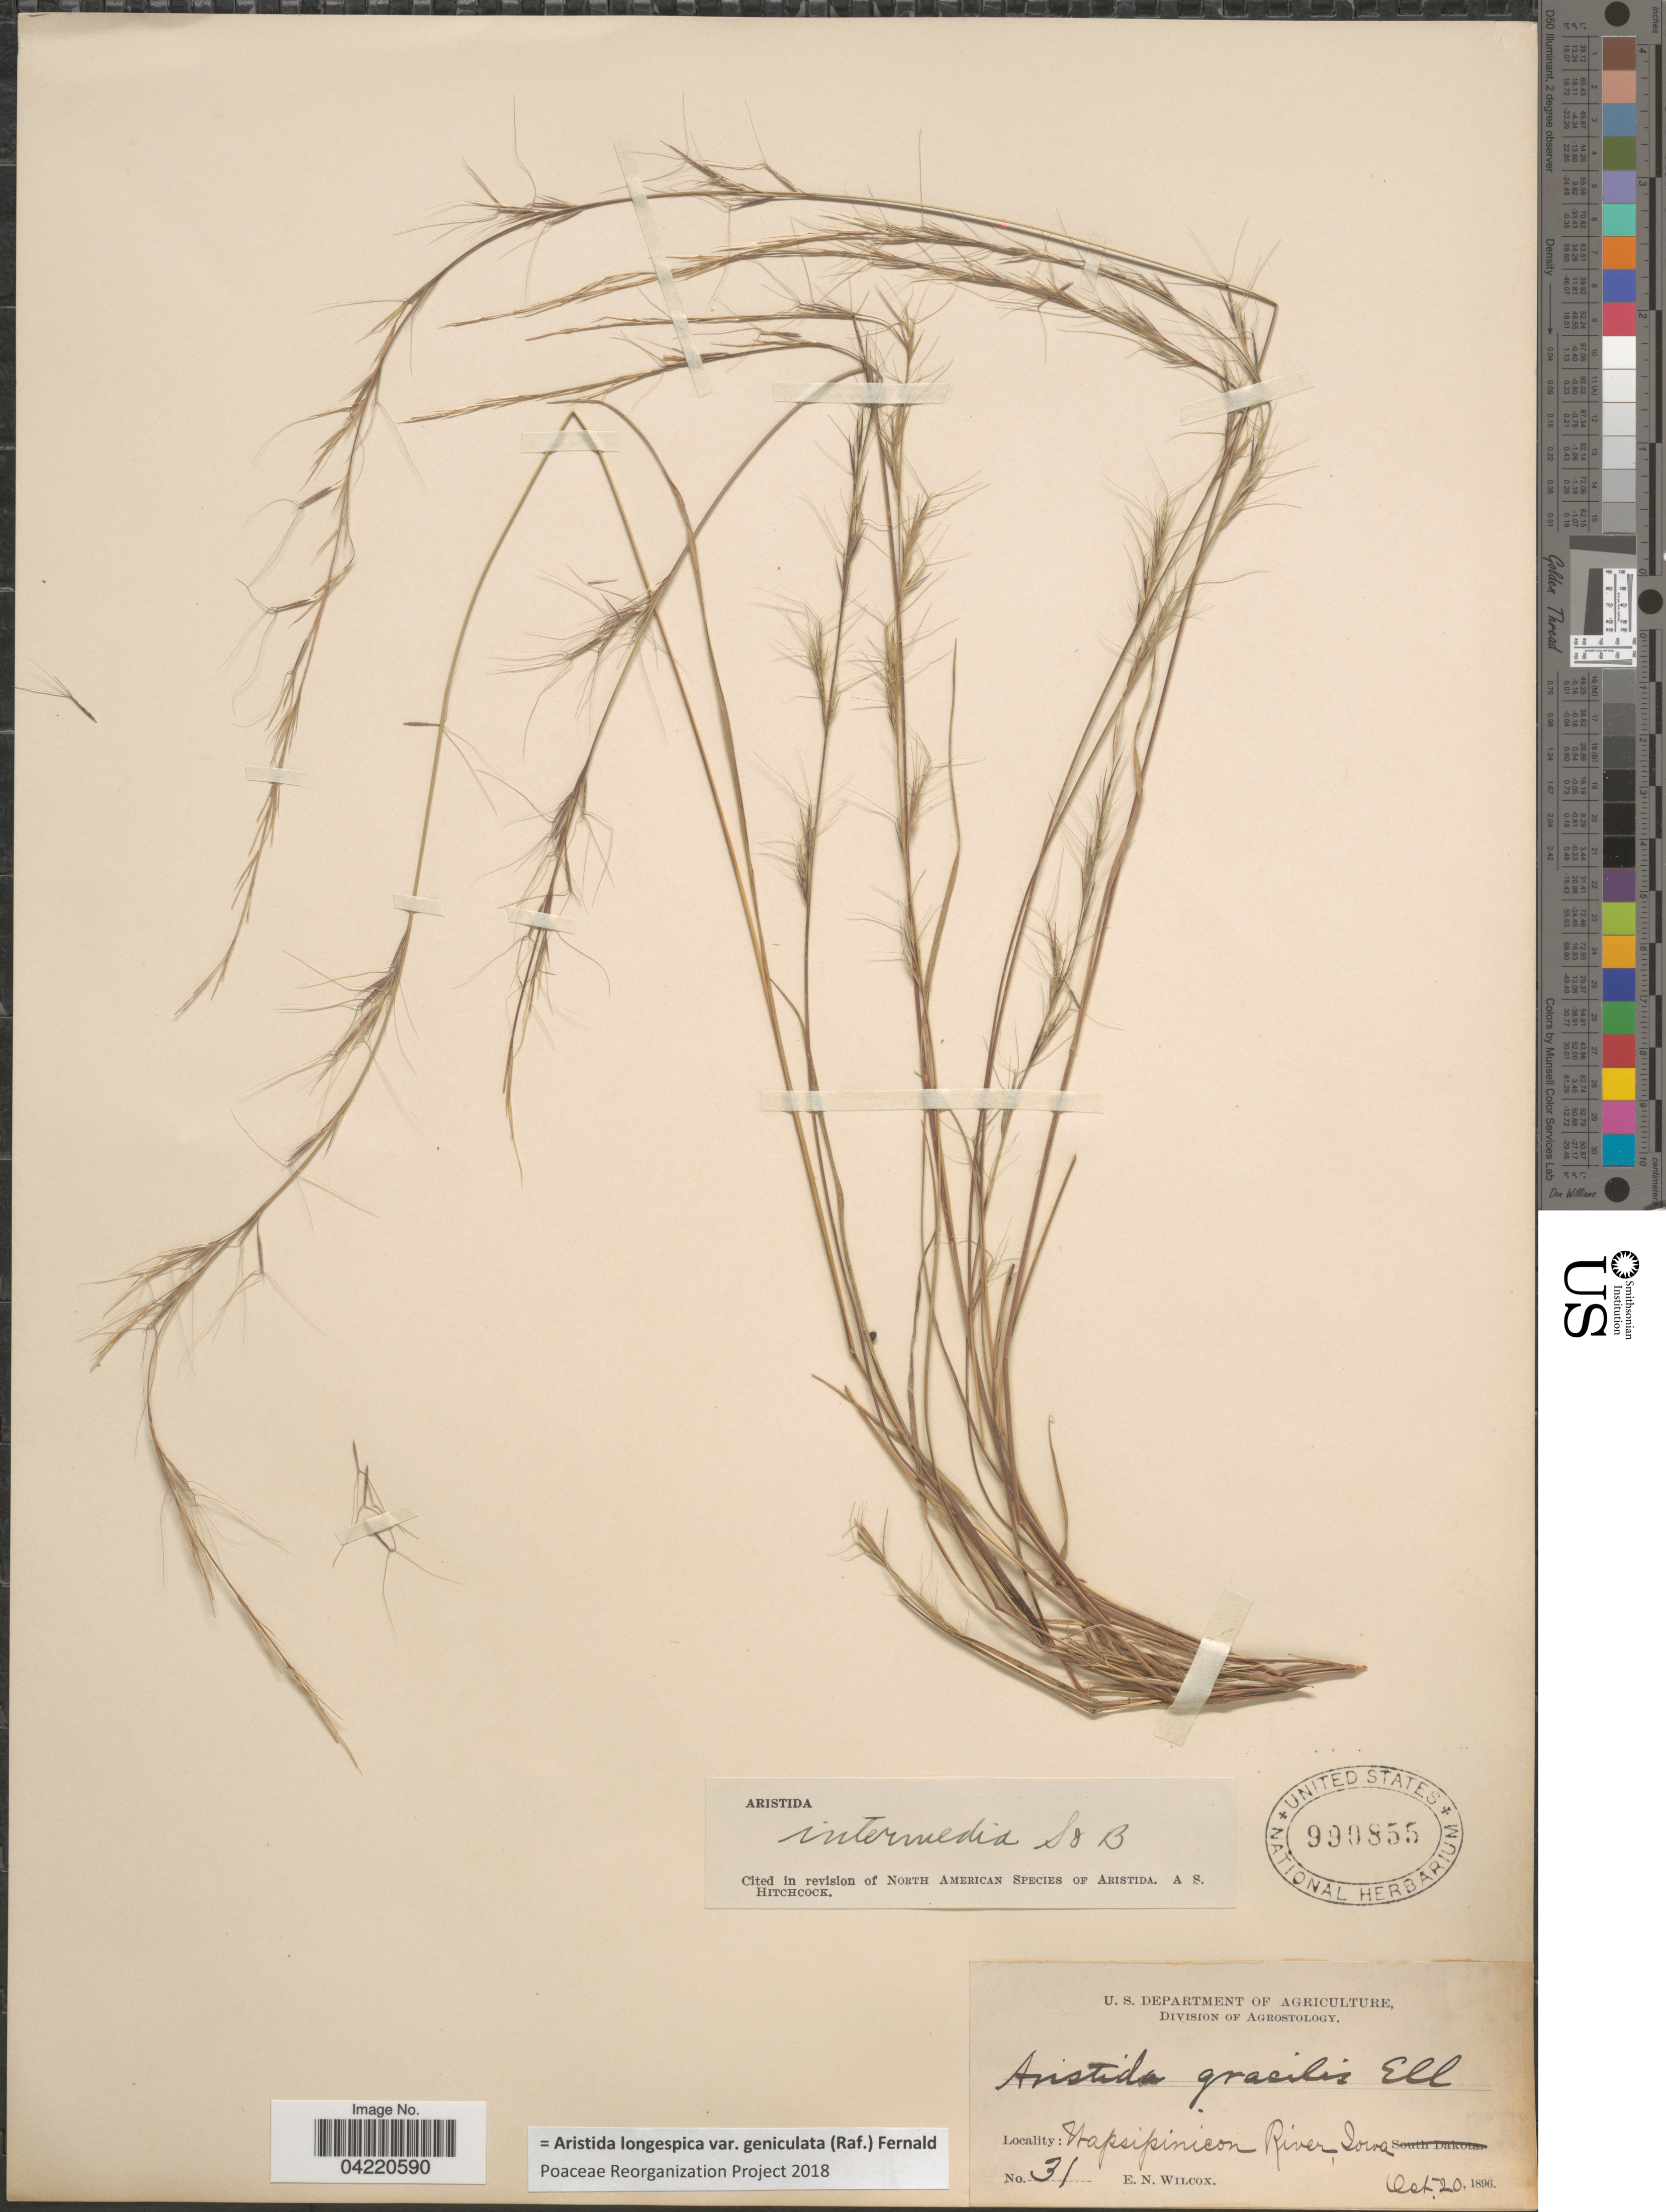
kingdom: Plantae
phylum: Tracheophyta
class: Liliopsida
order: Poales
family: Poaceae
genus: Aristida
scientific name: Aristida longespica var. geniculata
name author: (Raf.) Fernald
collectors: E. Wilcox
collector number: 31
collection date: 1896-10-20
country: United States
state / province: Iowa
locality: Wapsipinicon River.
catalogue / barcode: US 990855